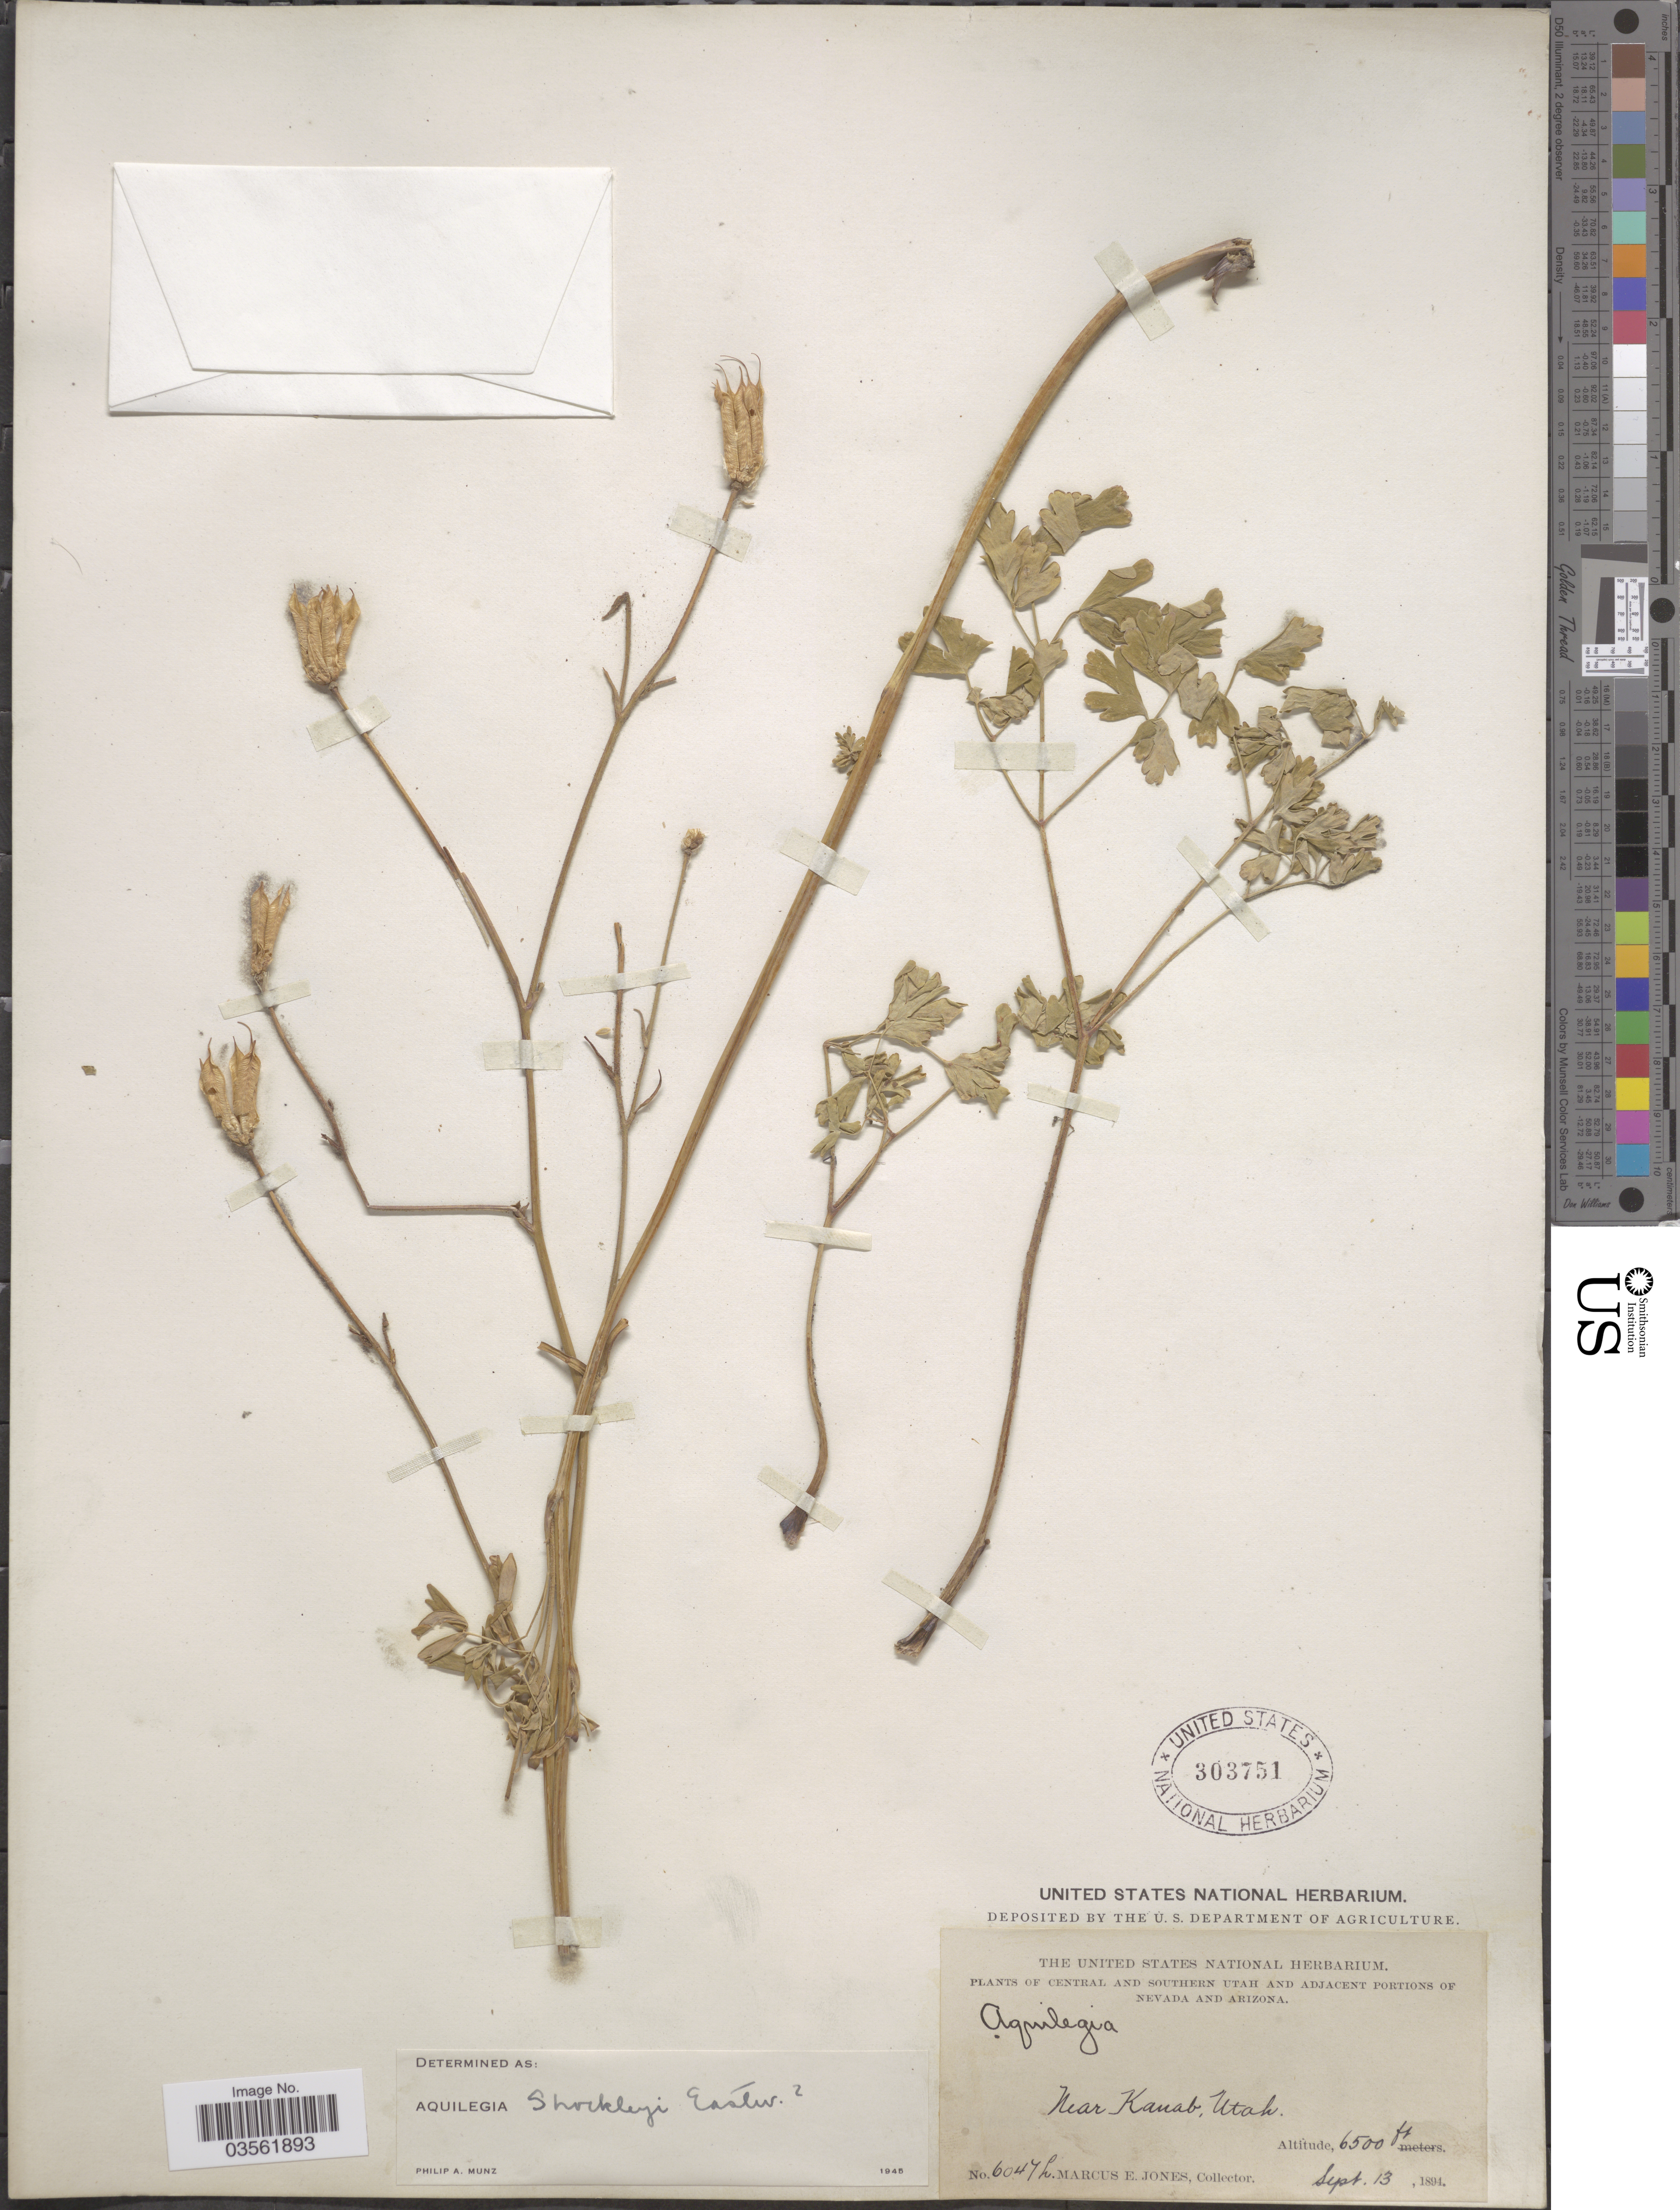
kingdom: Plantae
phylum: Tracheophyta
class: Magnoliopsida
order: Ranunculales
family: Ranunculaceae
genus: Aquilegia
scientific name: Aquilegia shockleyi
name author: Eastw.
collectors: M. E. Jones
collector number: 6047h*.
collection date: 1894-09-13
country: United States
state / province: Utah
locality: Central and Southern Utah. Near Kanab.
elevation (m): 1981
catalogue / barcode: US 303751